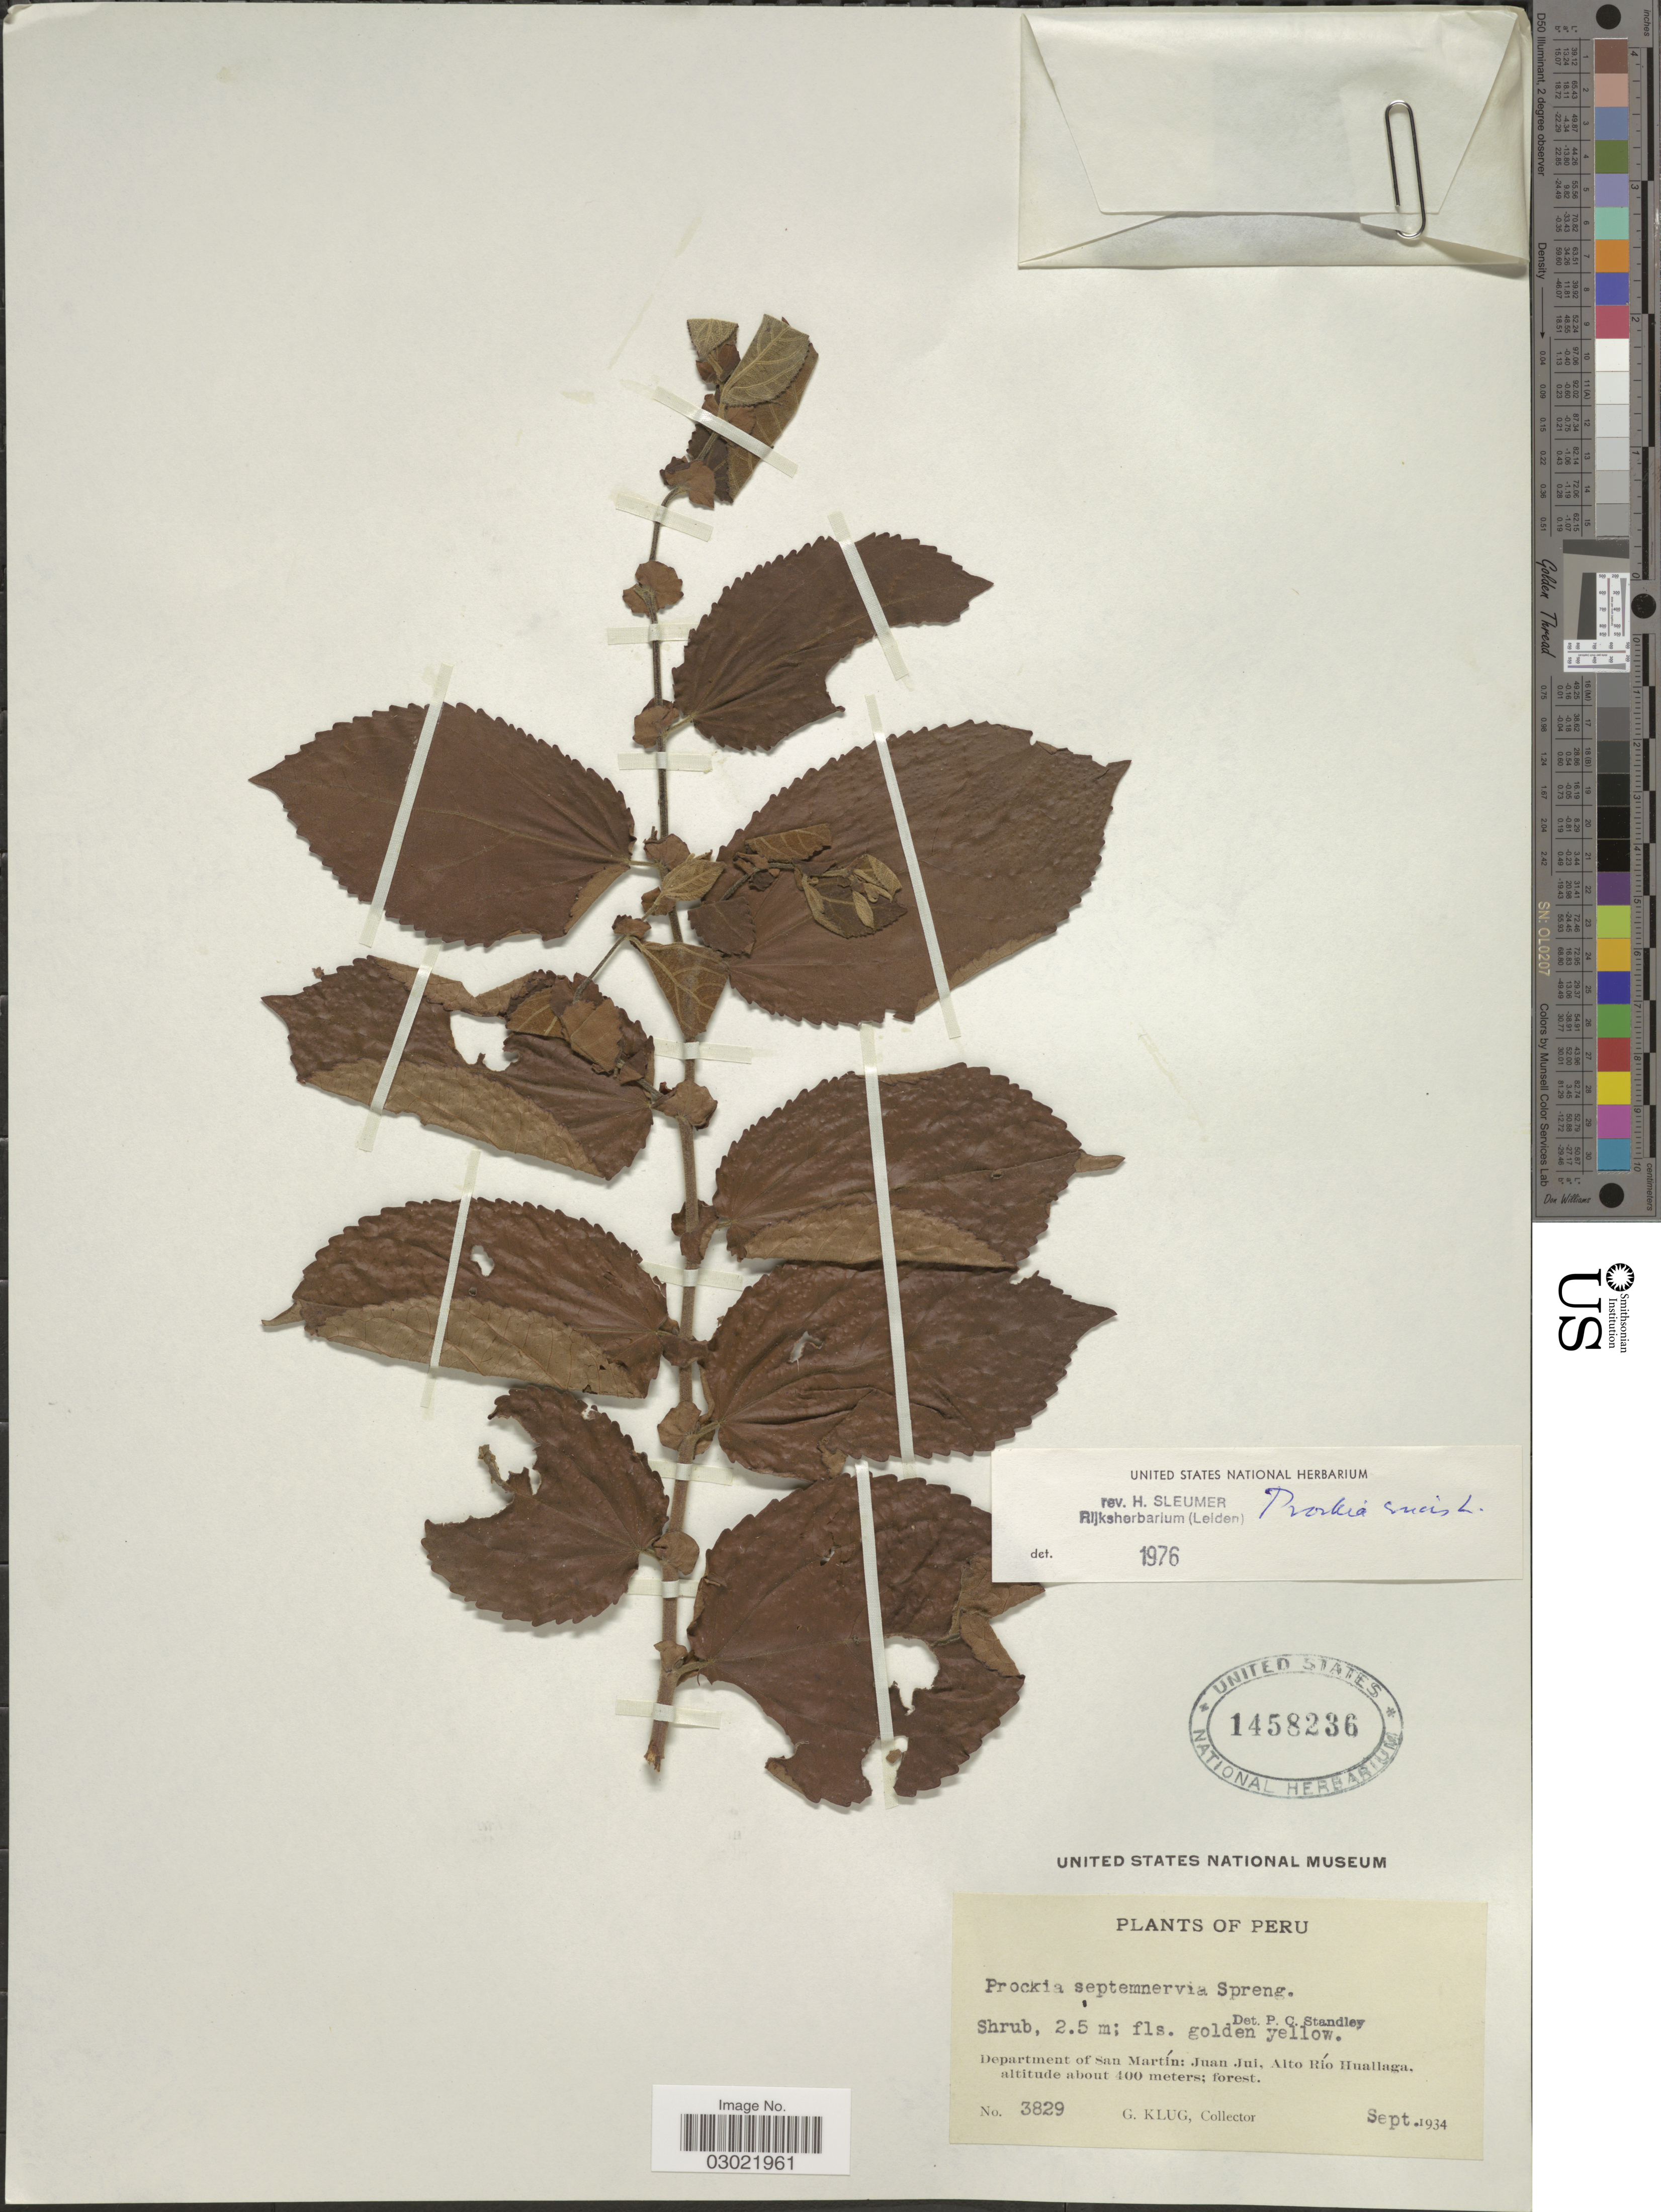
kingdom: Plantae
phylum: Tracheophyta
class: Magnoliopsida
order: Malpighiales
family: Salicaceae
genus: Prockia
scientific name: Prockia crucis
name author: P. Browne ex L.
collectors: G. Klug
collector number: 3829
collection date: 1934-09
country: Peru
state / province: San Martín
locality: Department of San Martín: Juan Jui, Alto Río Huallaga.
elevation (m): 400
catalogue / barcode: US 1458236